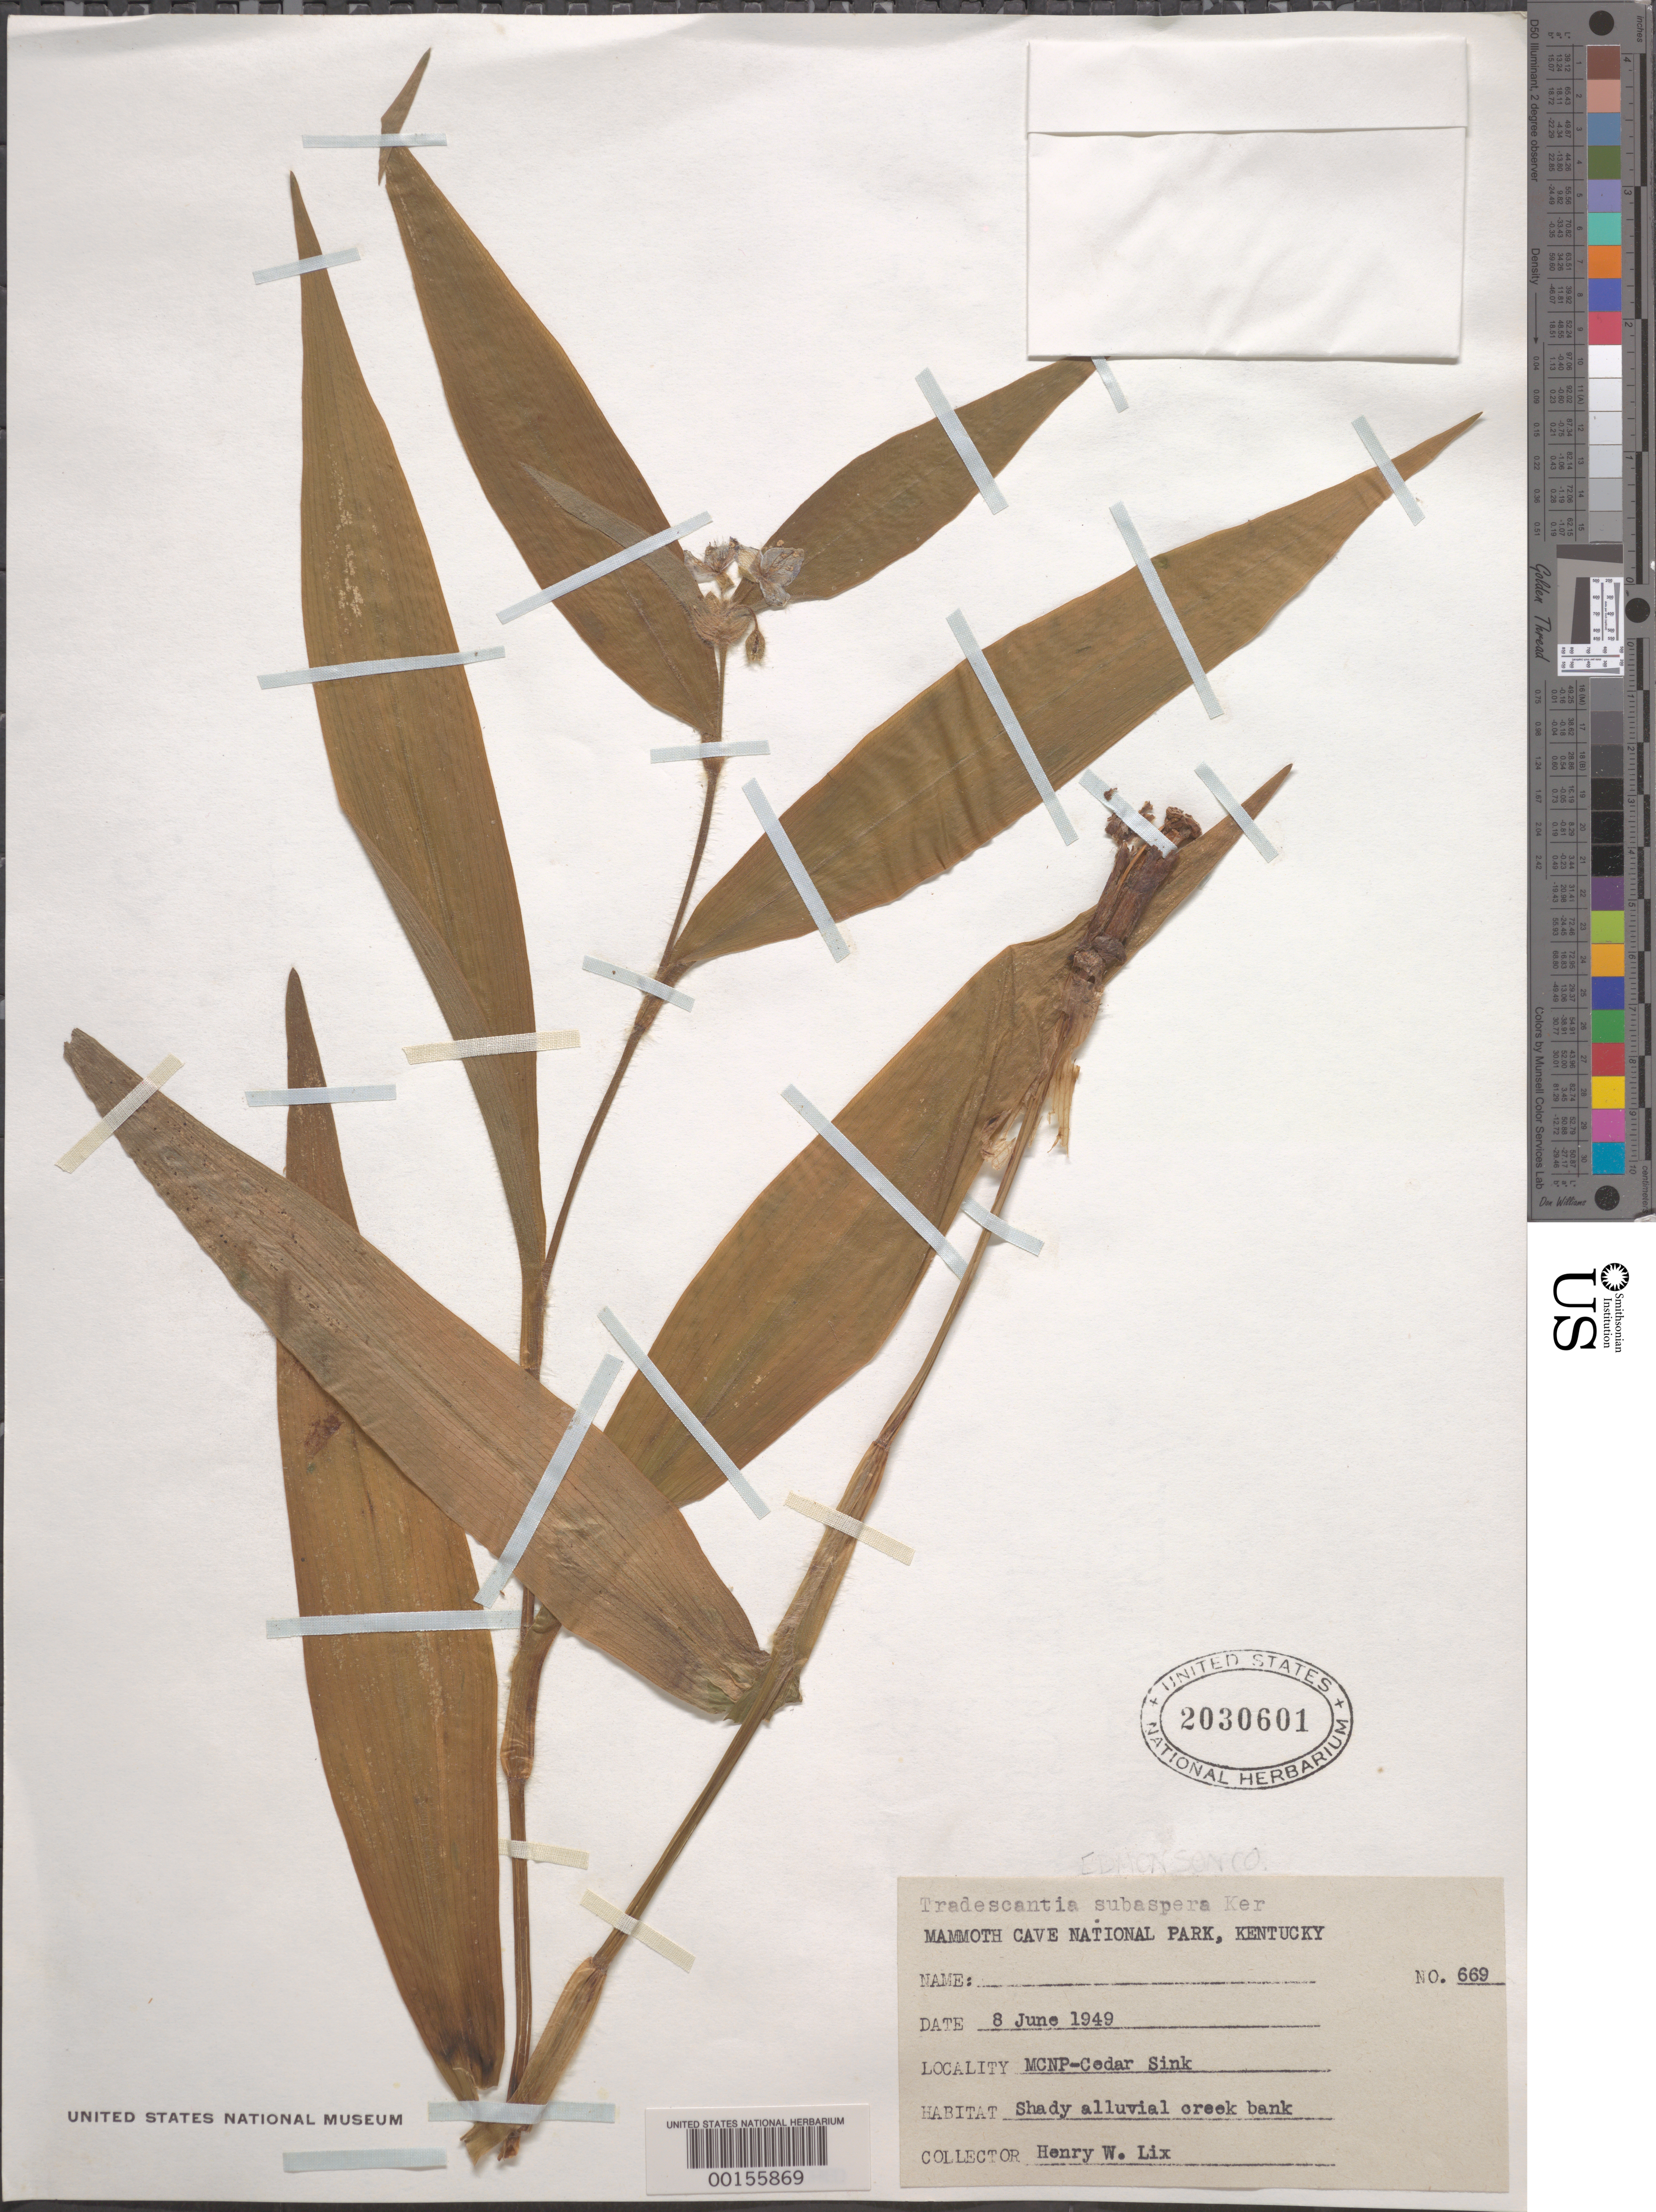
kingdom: Plantae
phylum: Tracheophyta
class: Liliopsida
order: Commelinales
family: Commelinaceae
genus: Tradescantia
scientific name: Tradescantia subaspera var. subaspera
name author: Ker Gawl.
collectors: H. W. Lix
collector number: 669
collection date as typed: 08 Jun 1949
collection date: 1949-06-08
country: United States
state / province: Kentucky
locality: Mammoth cave national park, cedar sink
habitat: Shady, alluvial creek bank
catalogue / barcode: US 2030601